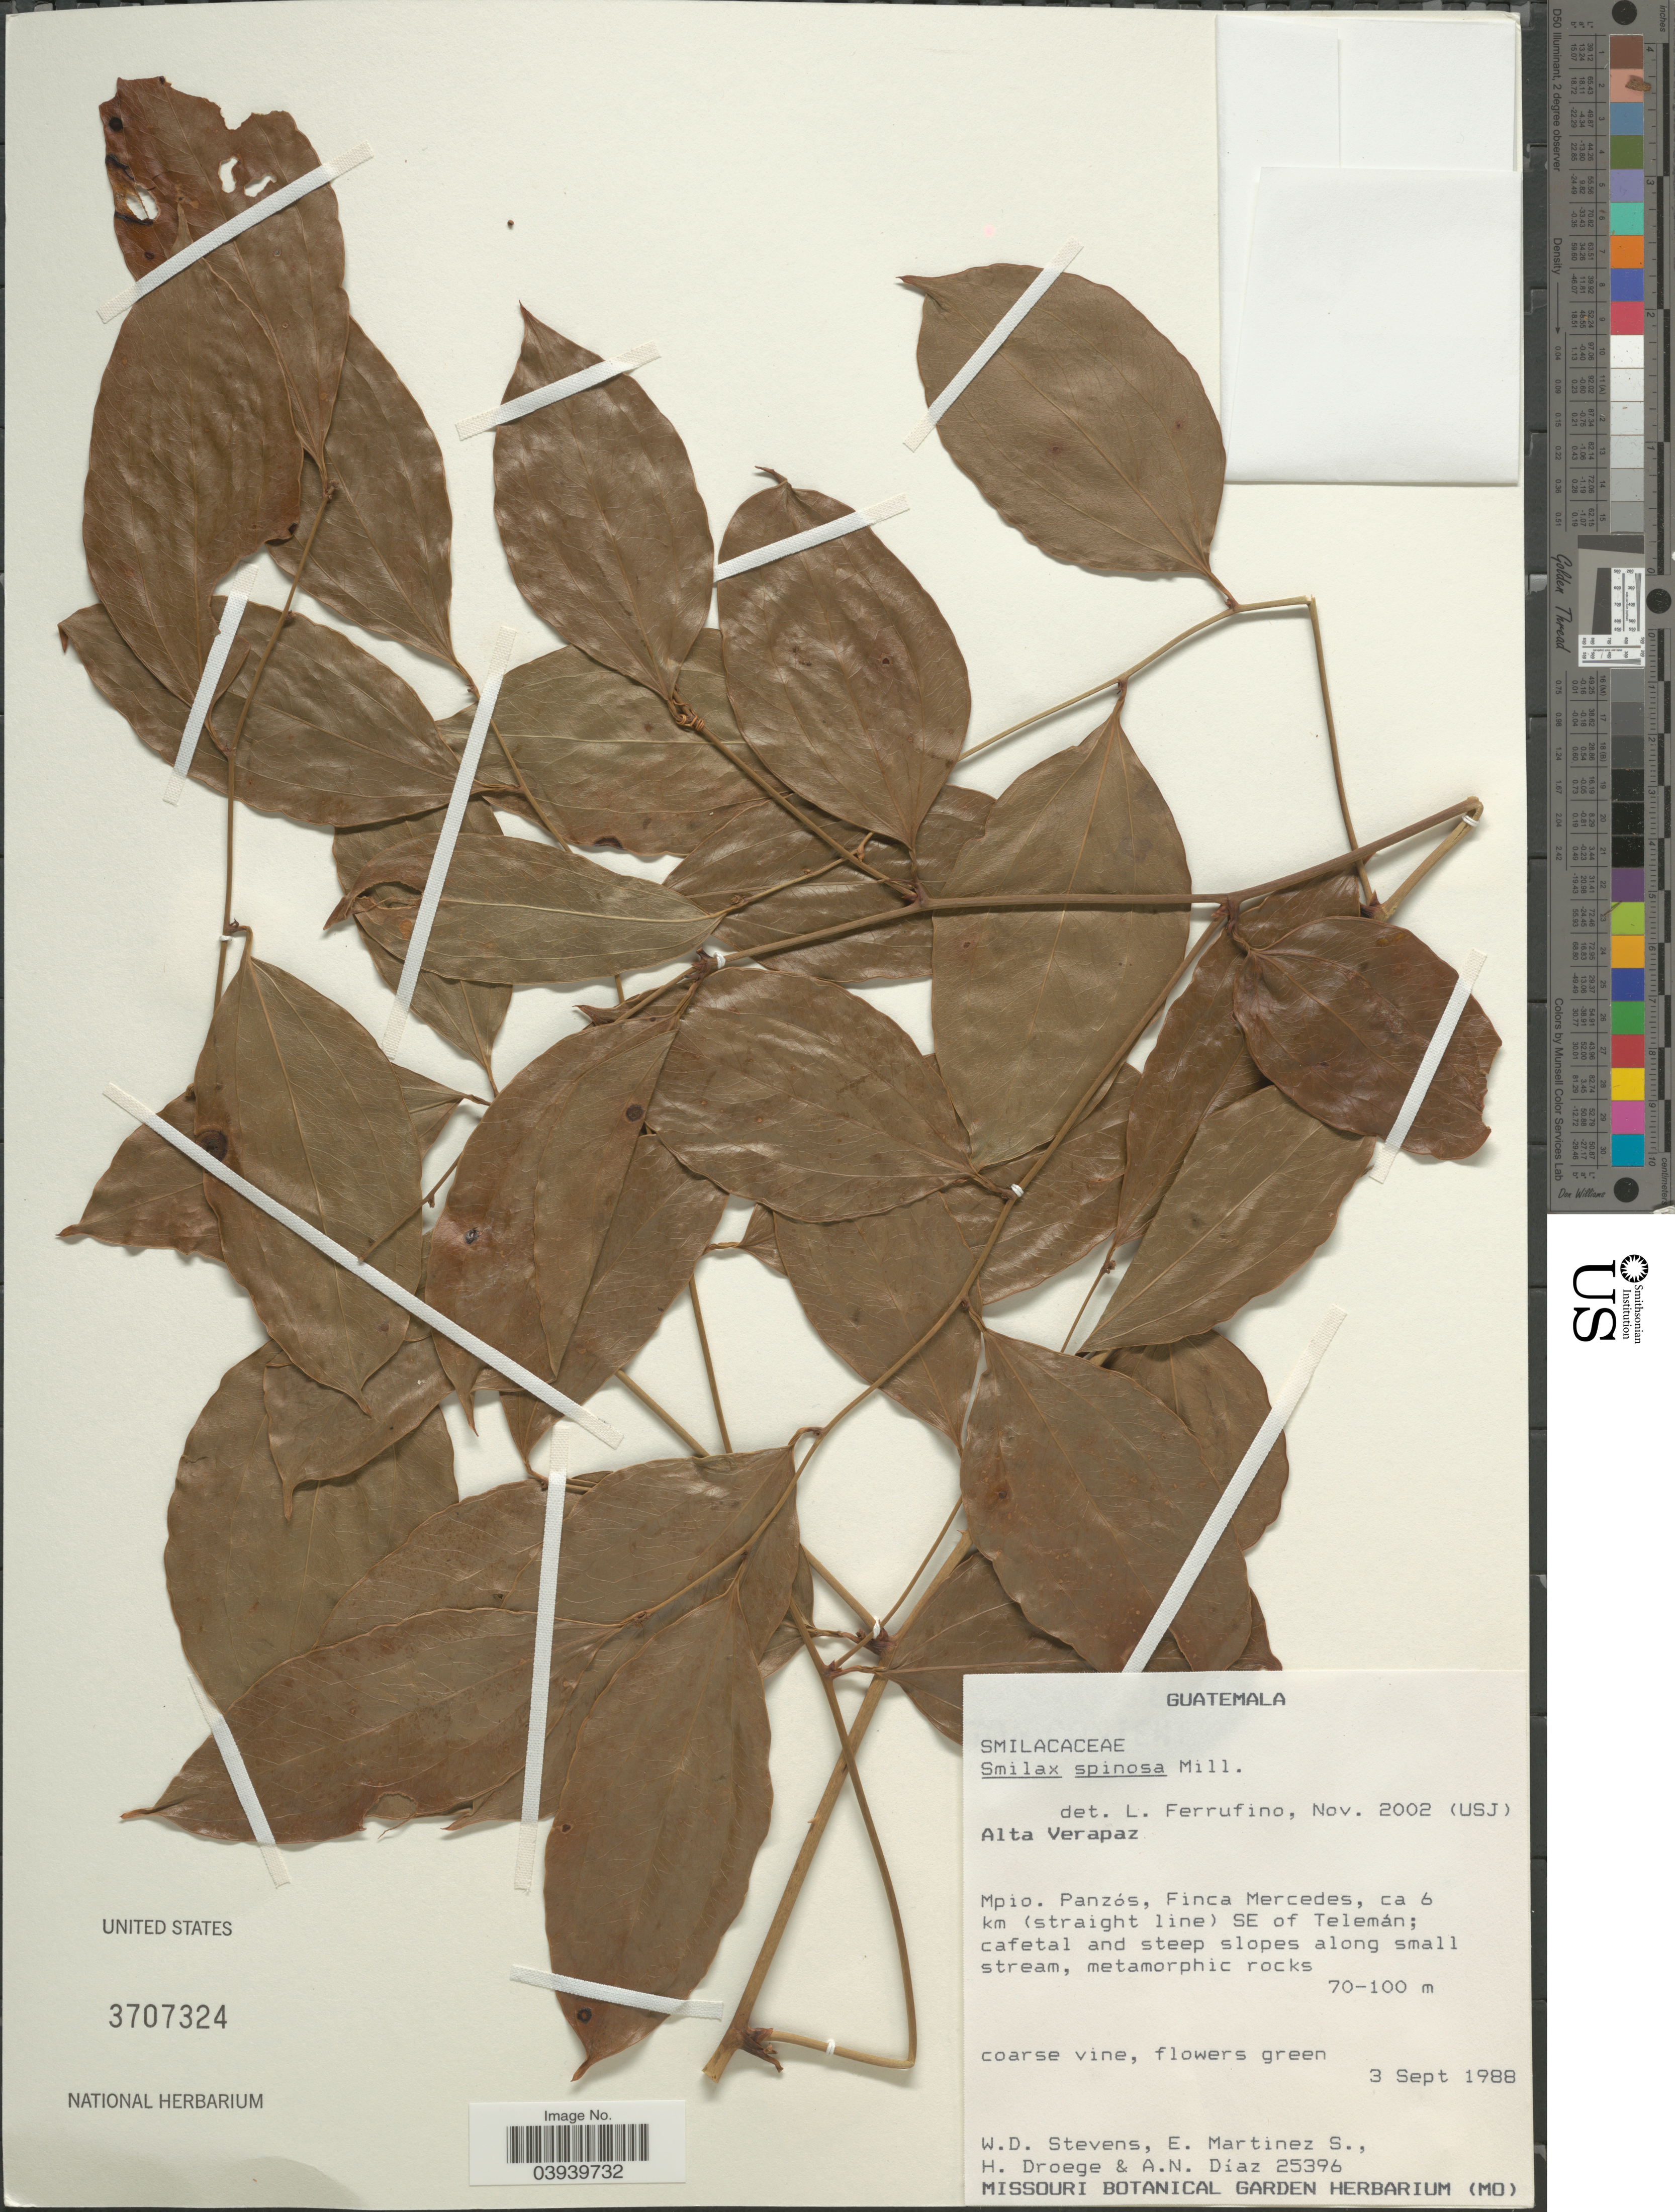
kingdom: Plantae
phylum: Tracheophyta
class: Liliopsida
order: Liliales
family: Smilacaceae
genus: Smilax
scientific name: Smilax spinosa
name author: Mill.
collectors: W. D. Stevens, E. M. Martínez S., H. Droege & A. Diaz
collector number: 25396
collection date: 1988-09-03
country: Guatemala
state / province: Alta Verapaz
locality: Mpio. Panzós, Finca Mercedes, ca 6 km (straight line) SE of Telemán.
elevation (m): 70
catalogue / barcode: US 3707324